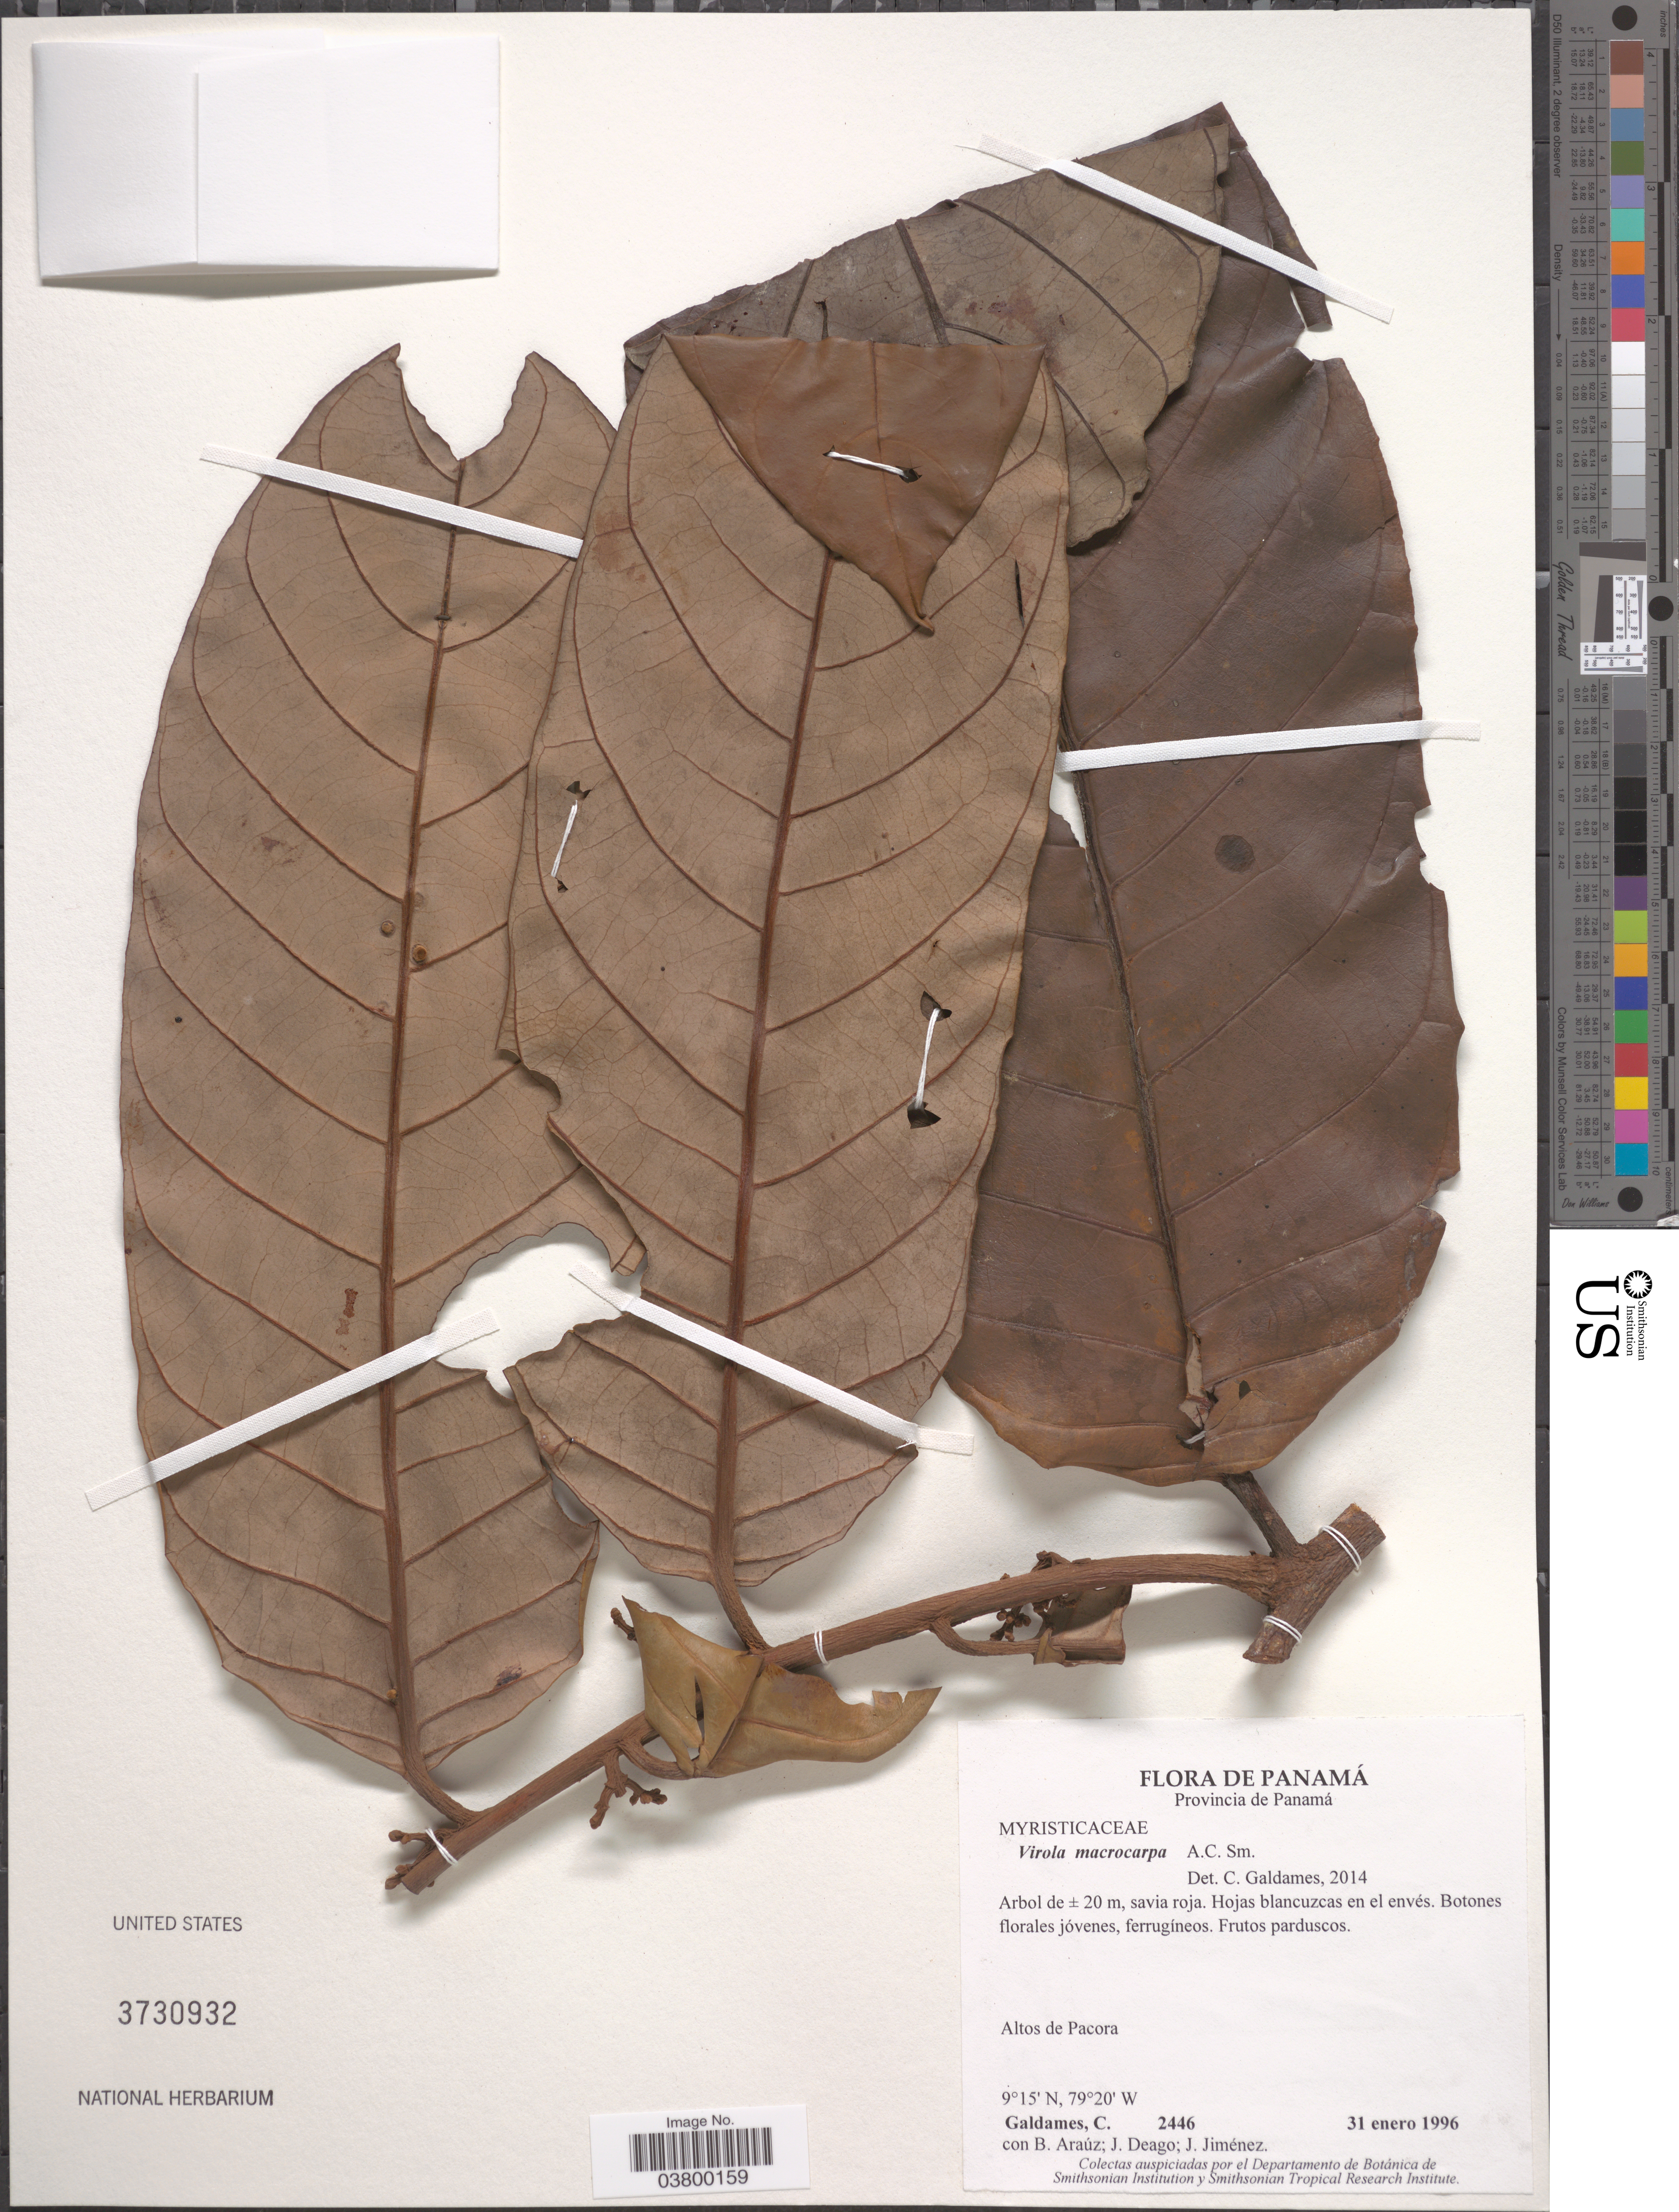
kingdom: Plantae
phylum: Tracheophyta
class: Magnoliopsida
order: Magnoliales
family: Myristicaceae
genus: Virola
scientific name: Virola macrocarpa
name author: A.C. Sm.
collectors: C. Galdames, B. Araúz, J. Deago & J. Jiménez Ramírez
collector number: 2446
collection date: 1996-01-31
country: Panama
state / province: Panamá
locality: Altos de Pacora.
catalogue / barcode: US 3730932